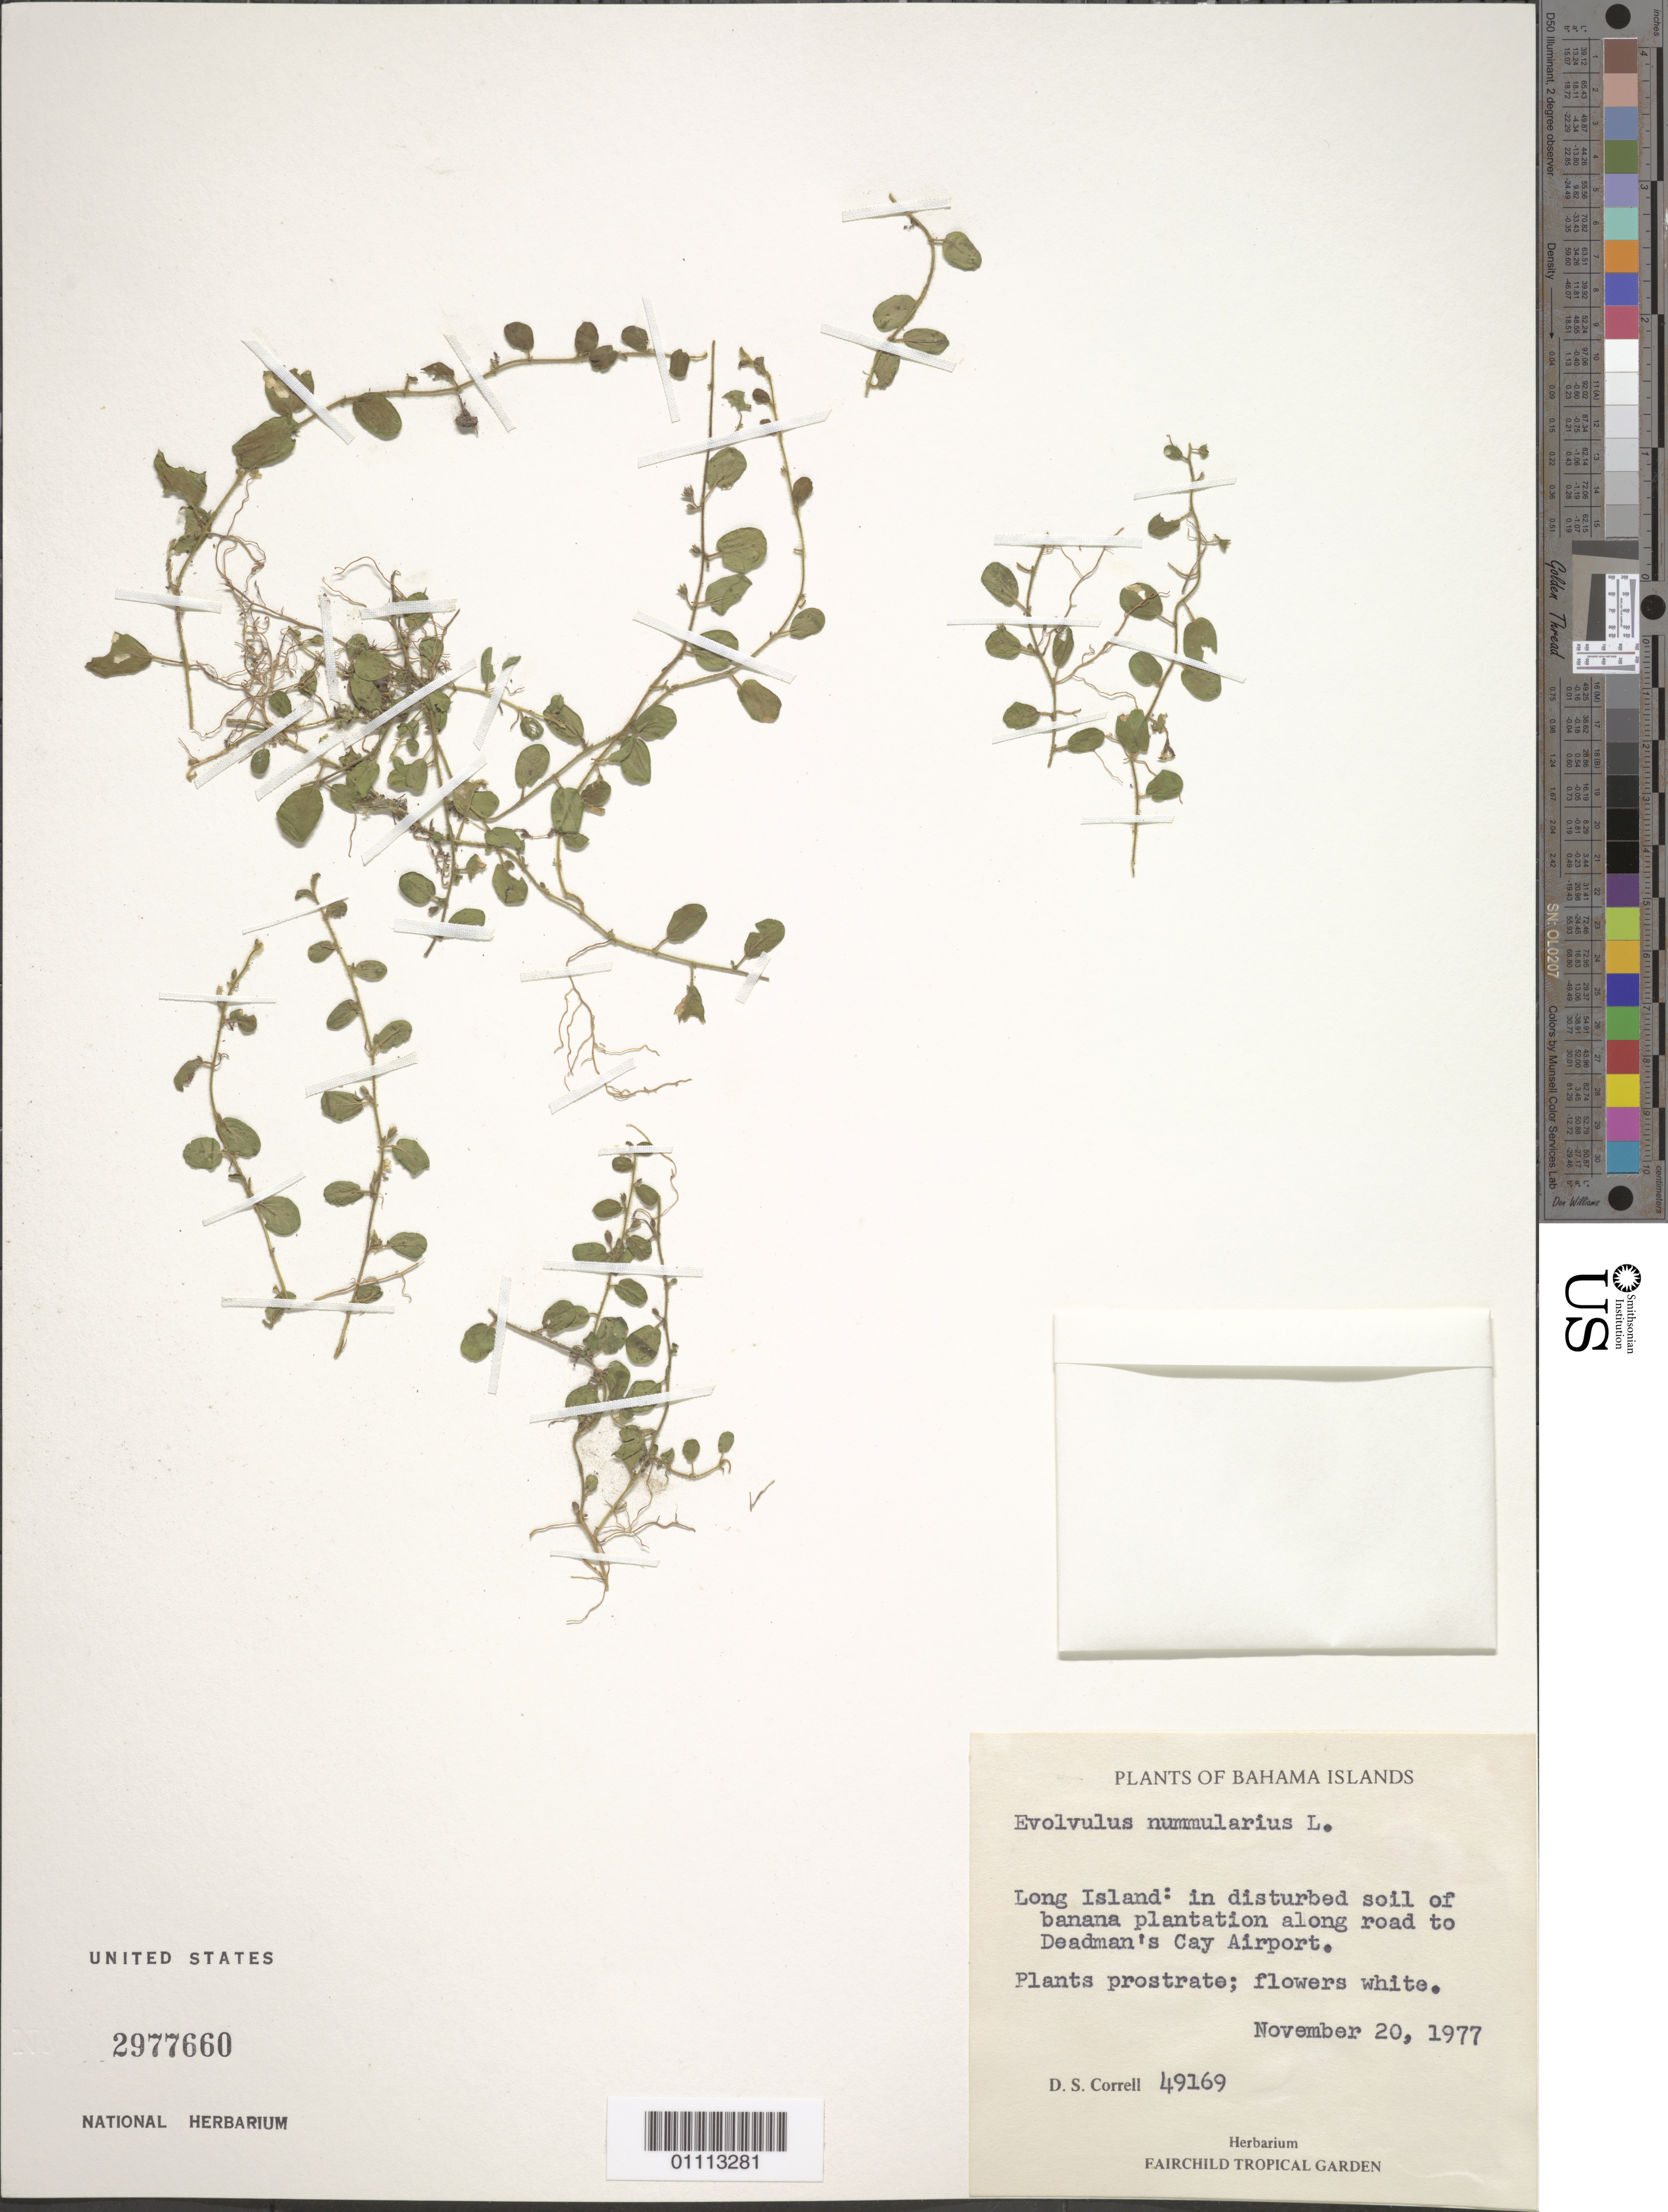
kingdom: Plantae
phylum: Tracheophyta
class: Magnoliopsida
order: Solanales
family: Convolvulaceae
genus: Evolvulus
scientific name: Evolvulus nummularius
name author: (L.) L.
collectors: D. S. Correll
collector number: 49169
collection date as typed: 20 Nov 1977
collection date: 1977-11-20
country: Bahamas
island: Long I.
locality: In disturbed soil of banana plantation along road to Deadman's Cay Airport.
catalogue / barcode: US 2977660